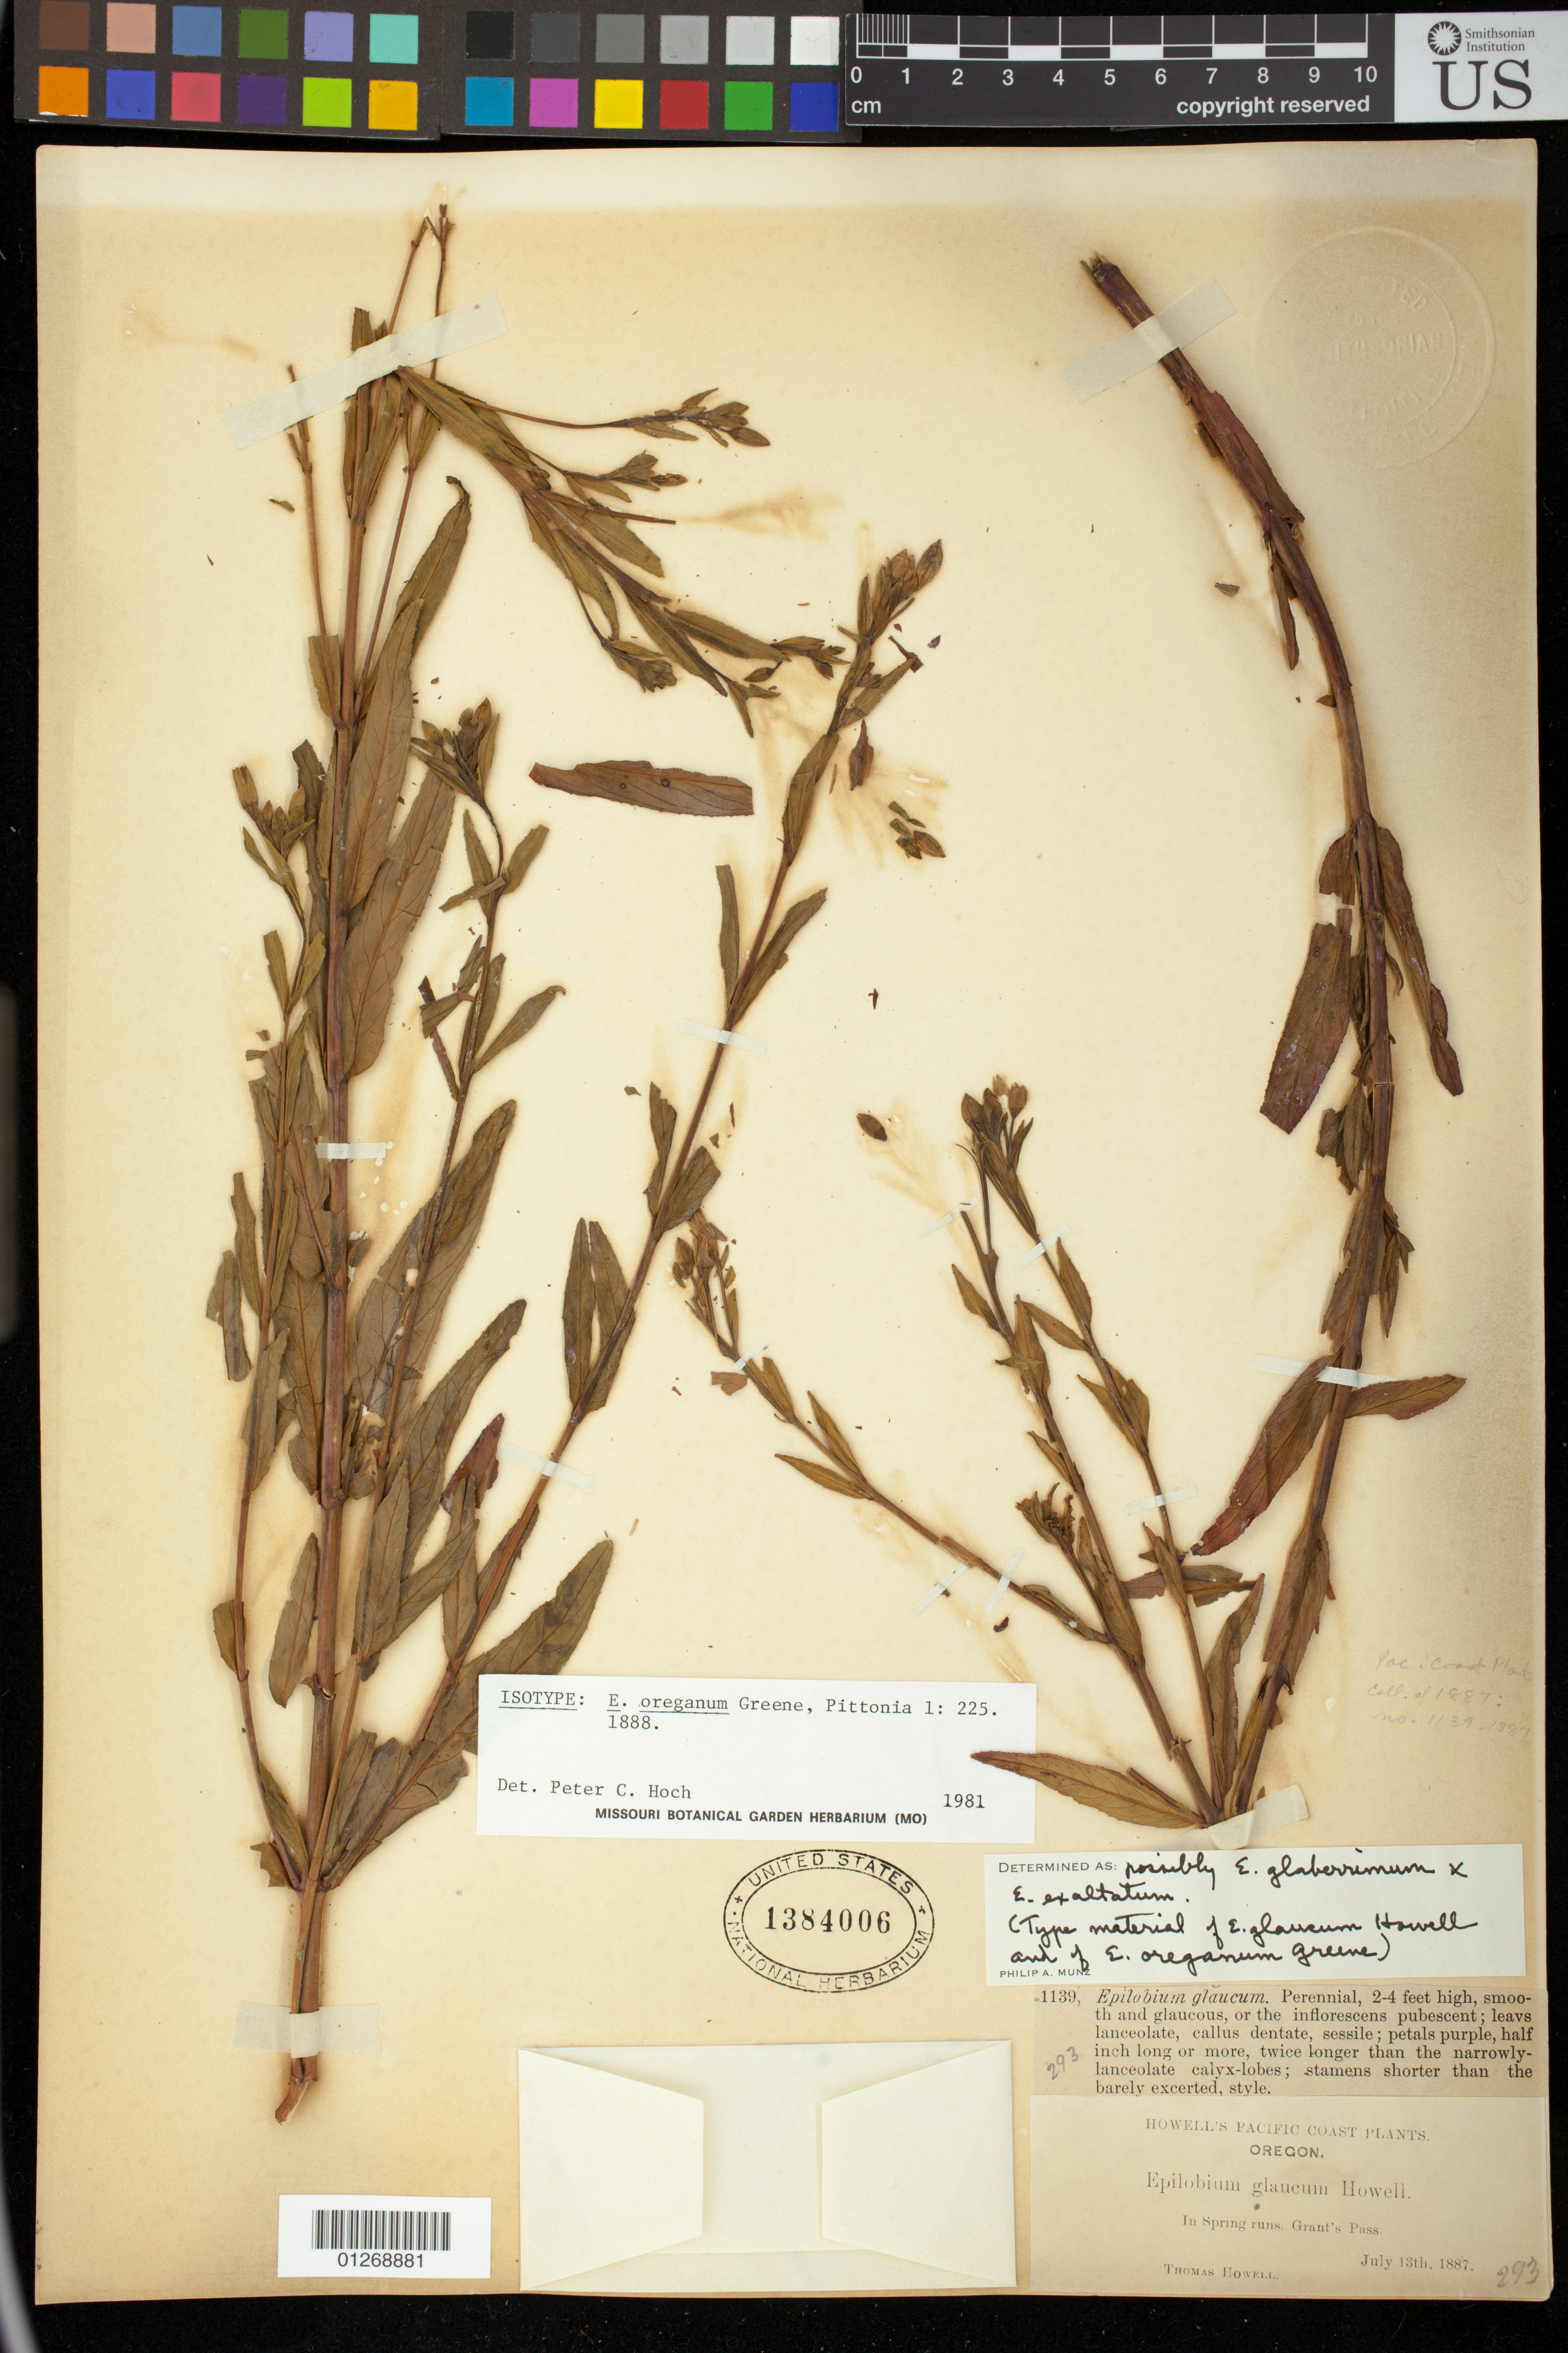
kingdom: Plantae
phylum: Tracheophyta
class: Magnoliopsida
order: Myrtales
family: Onagraceae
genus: Epilobium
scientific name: Epilobium glaucum Howell, nom. illeg.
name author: Howell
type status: Isotype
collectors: T. J. Howell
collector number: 1139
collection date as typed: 13 Jul 1887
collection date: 1887-07-13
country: United States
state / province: Oregon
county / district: Josephine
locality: Grants Pass.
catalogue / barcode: US 1384006